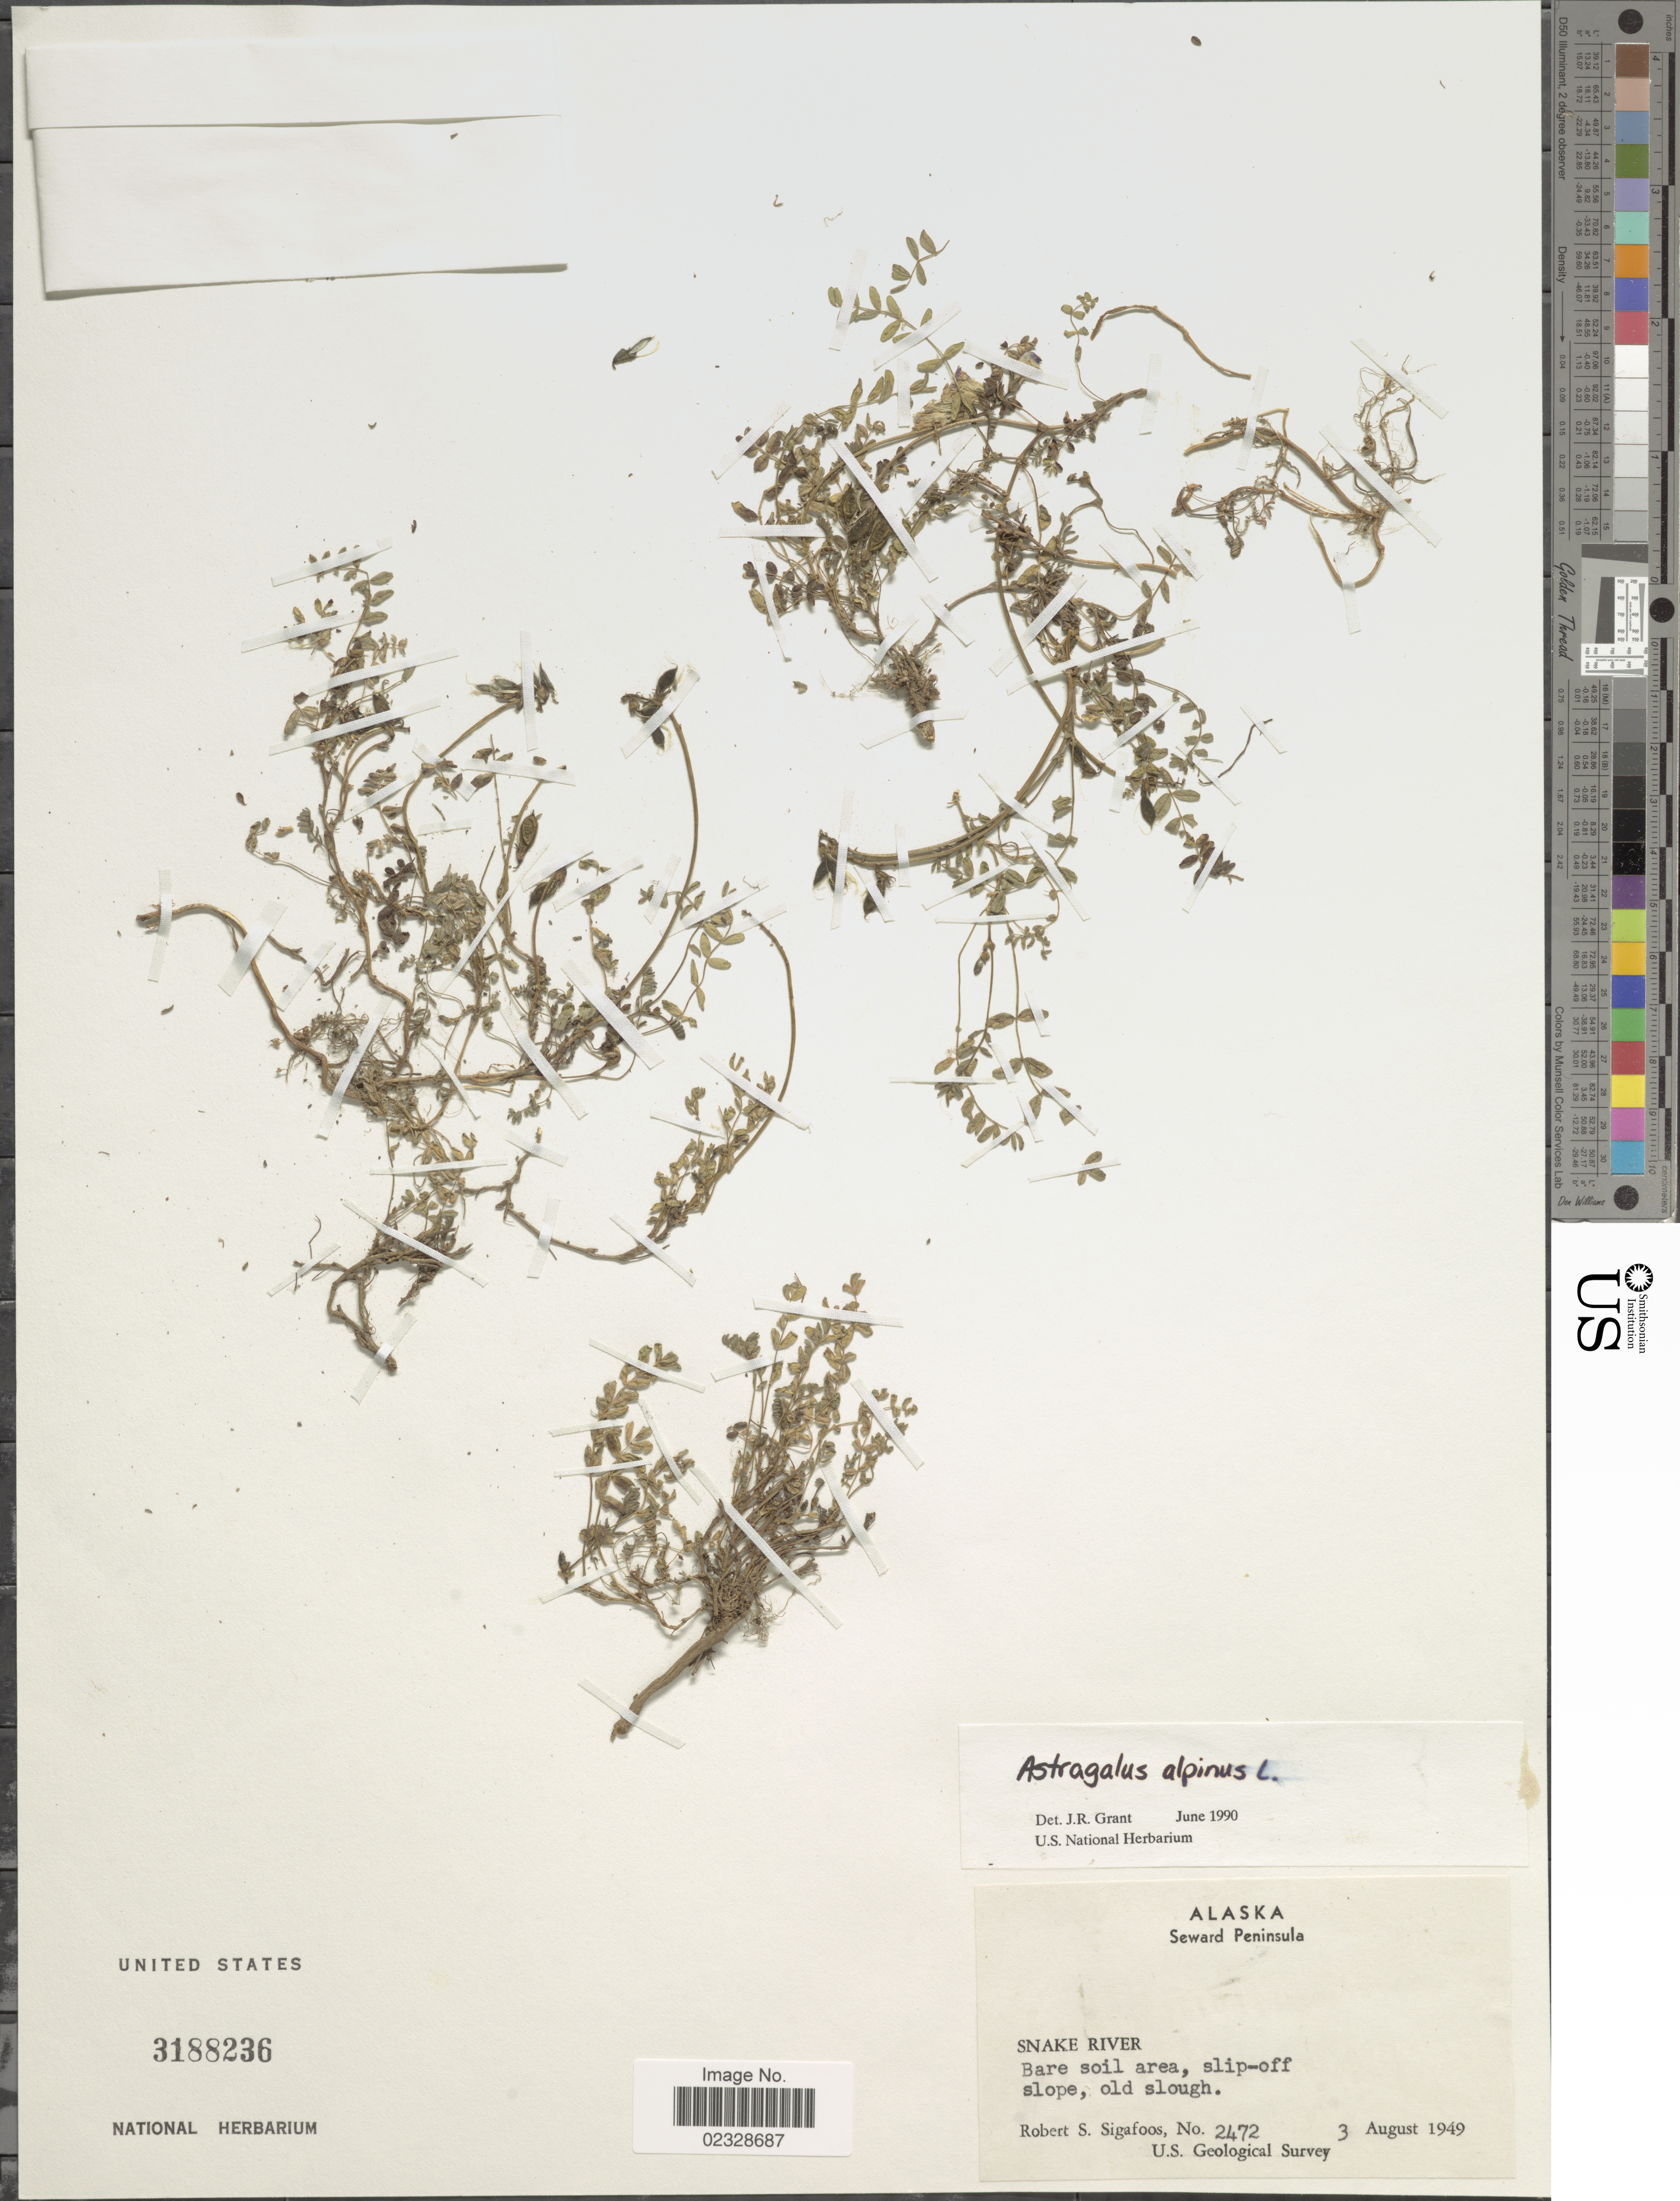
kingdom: Plantae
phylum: Tracheophyta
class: Magnoliopsida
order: Fabales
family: Fabaceae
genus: Astragalus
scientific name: Astragalus alpinus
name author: L.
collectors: R. Sigafoos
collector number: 2472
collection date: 1949-08-03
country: United States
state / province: Alaska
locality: Seward Peninsula, Snake River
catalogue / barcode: US 3188236